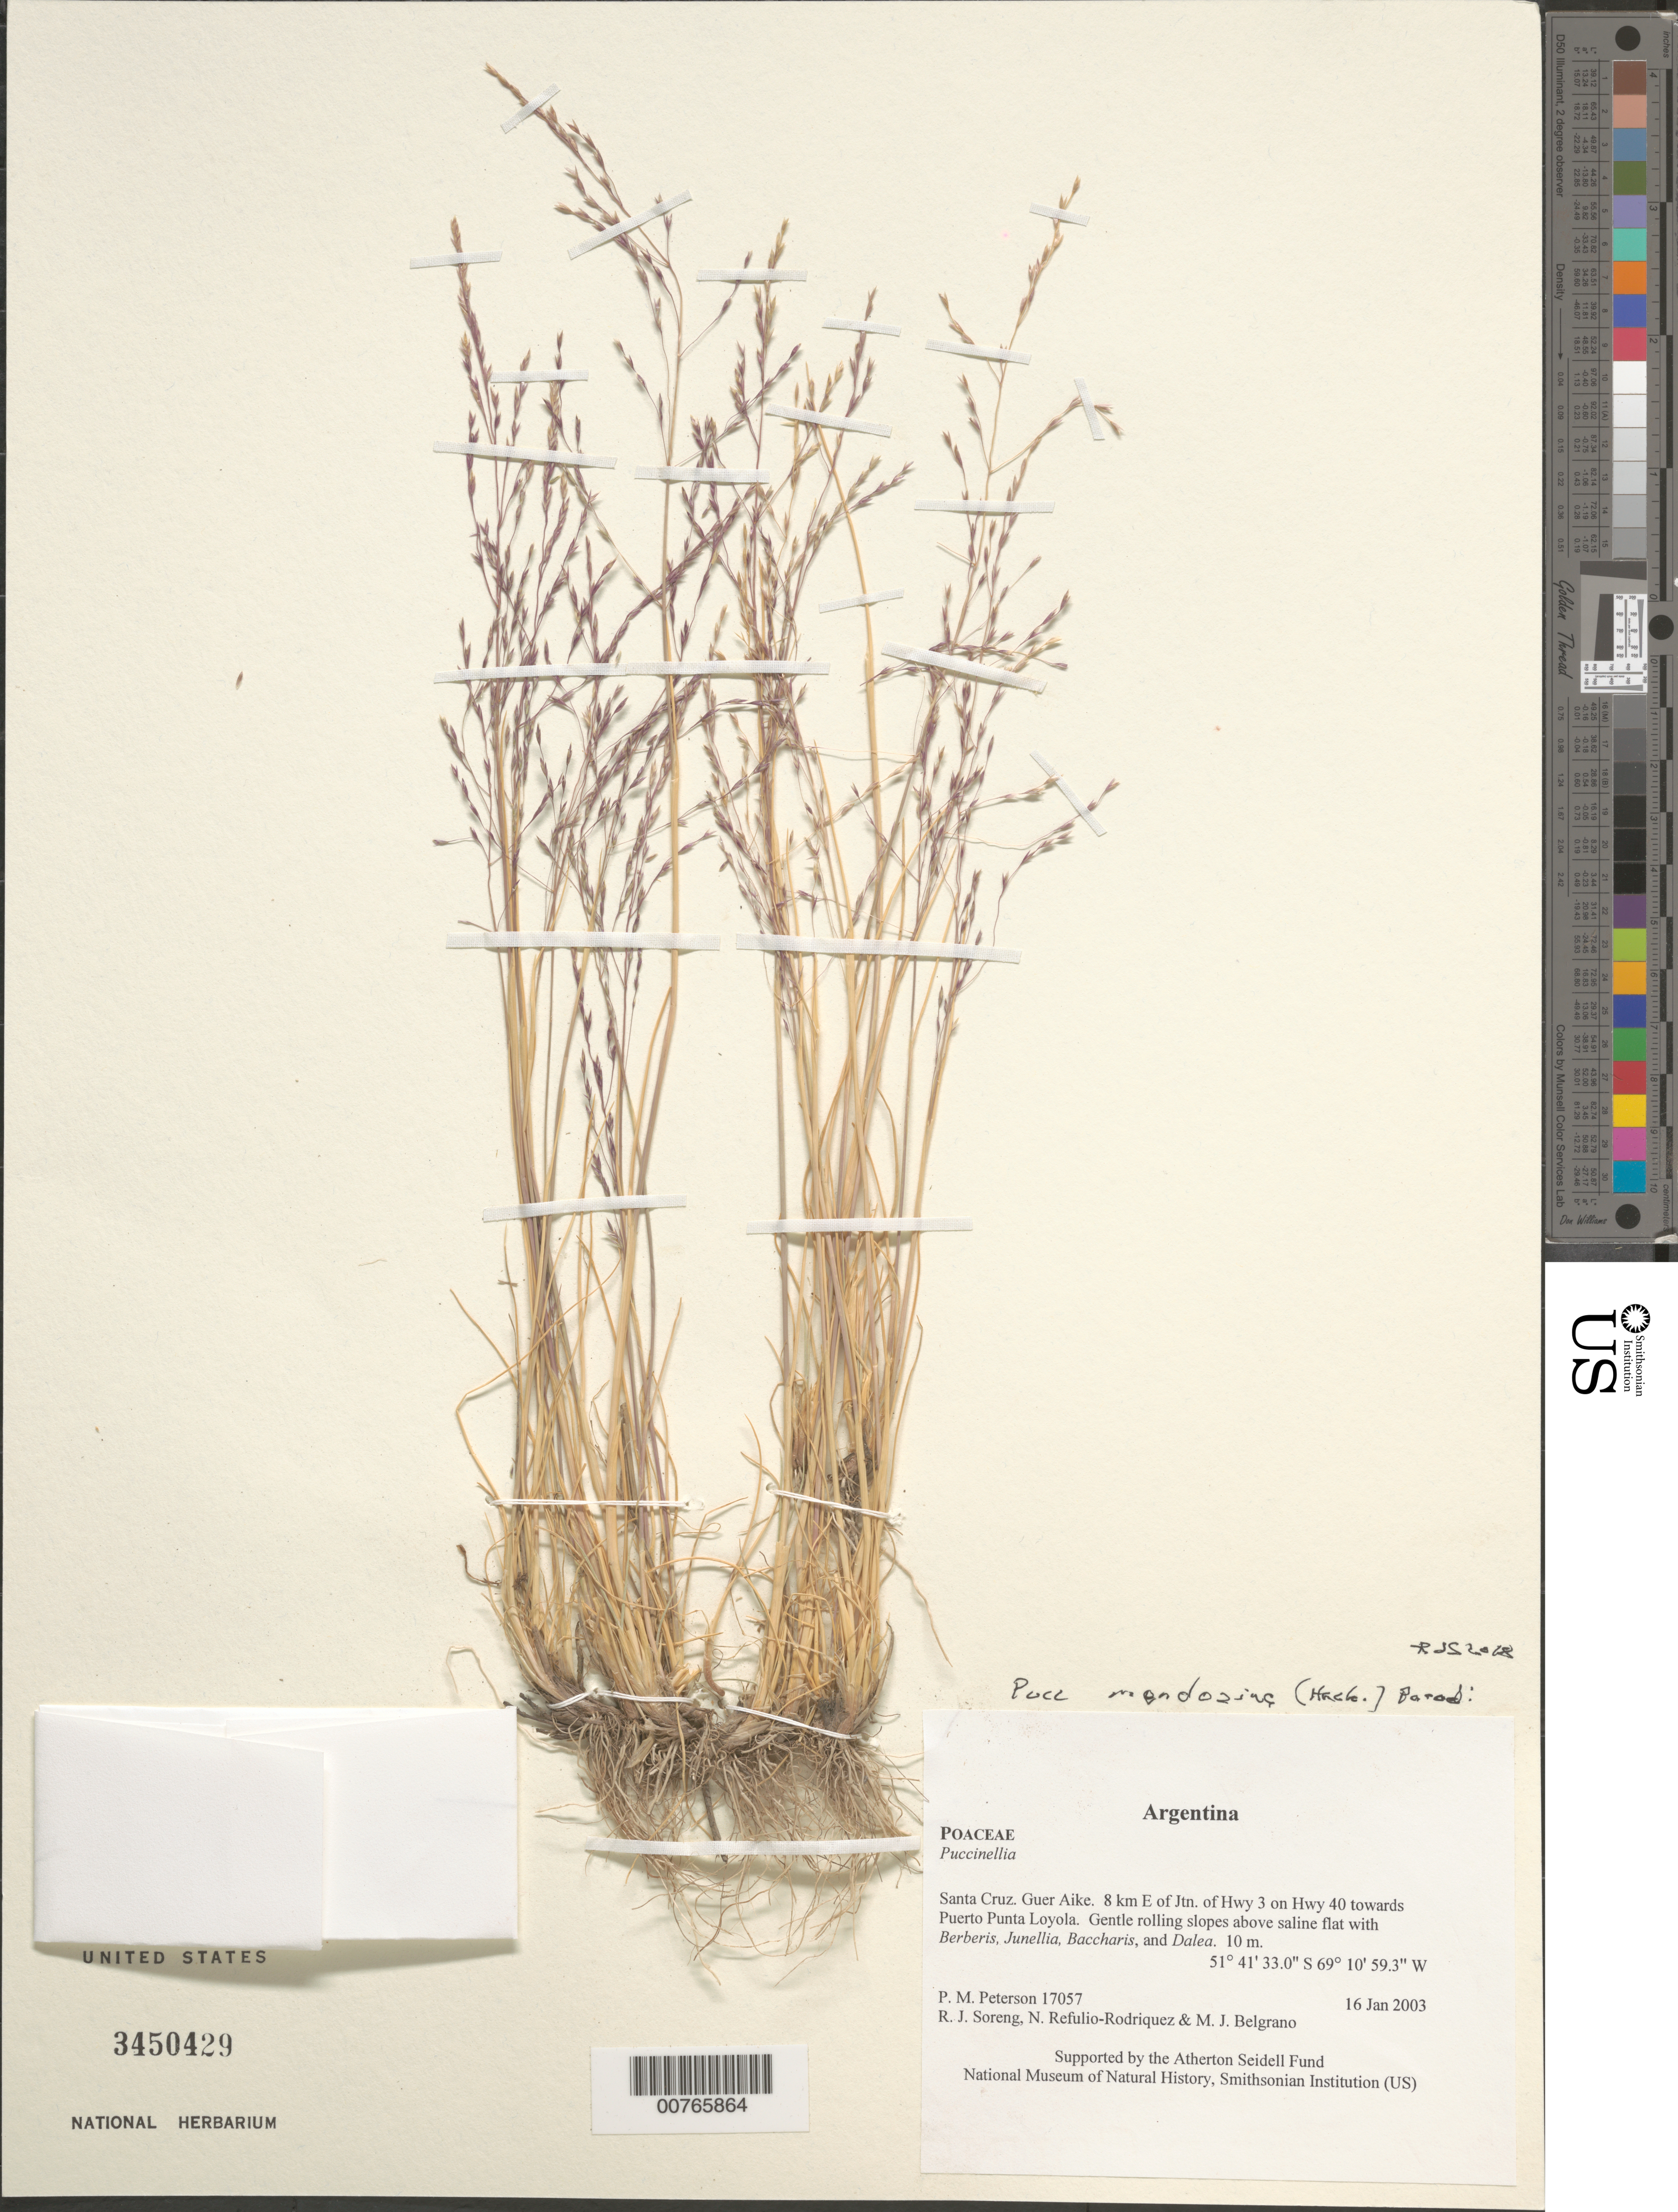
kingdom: Plantae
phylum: Tracheophyta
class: Liliopsida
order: Poales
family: Poaceae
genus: Puccinellia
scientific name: Puccinellia sp.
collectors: P. M. Peterson, R. J. Soreng, N. Refulio-Rodríguez & M. Belgrano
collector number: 17057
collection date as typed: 16 Jan 2003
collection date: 2003-01-16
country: Argentina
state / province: Santa Cruz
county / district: Guer Aike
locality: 8 km E of Jtn. of Hwy 3 on Hwy 40 towards Puerto Punta Loyola. Gentle rolling slopes above saline flat with Berberis, Junellia, Baccharis, and Dalea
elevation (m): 10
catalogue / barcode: US 3450429